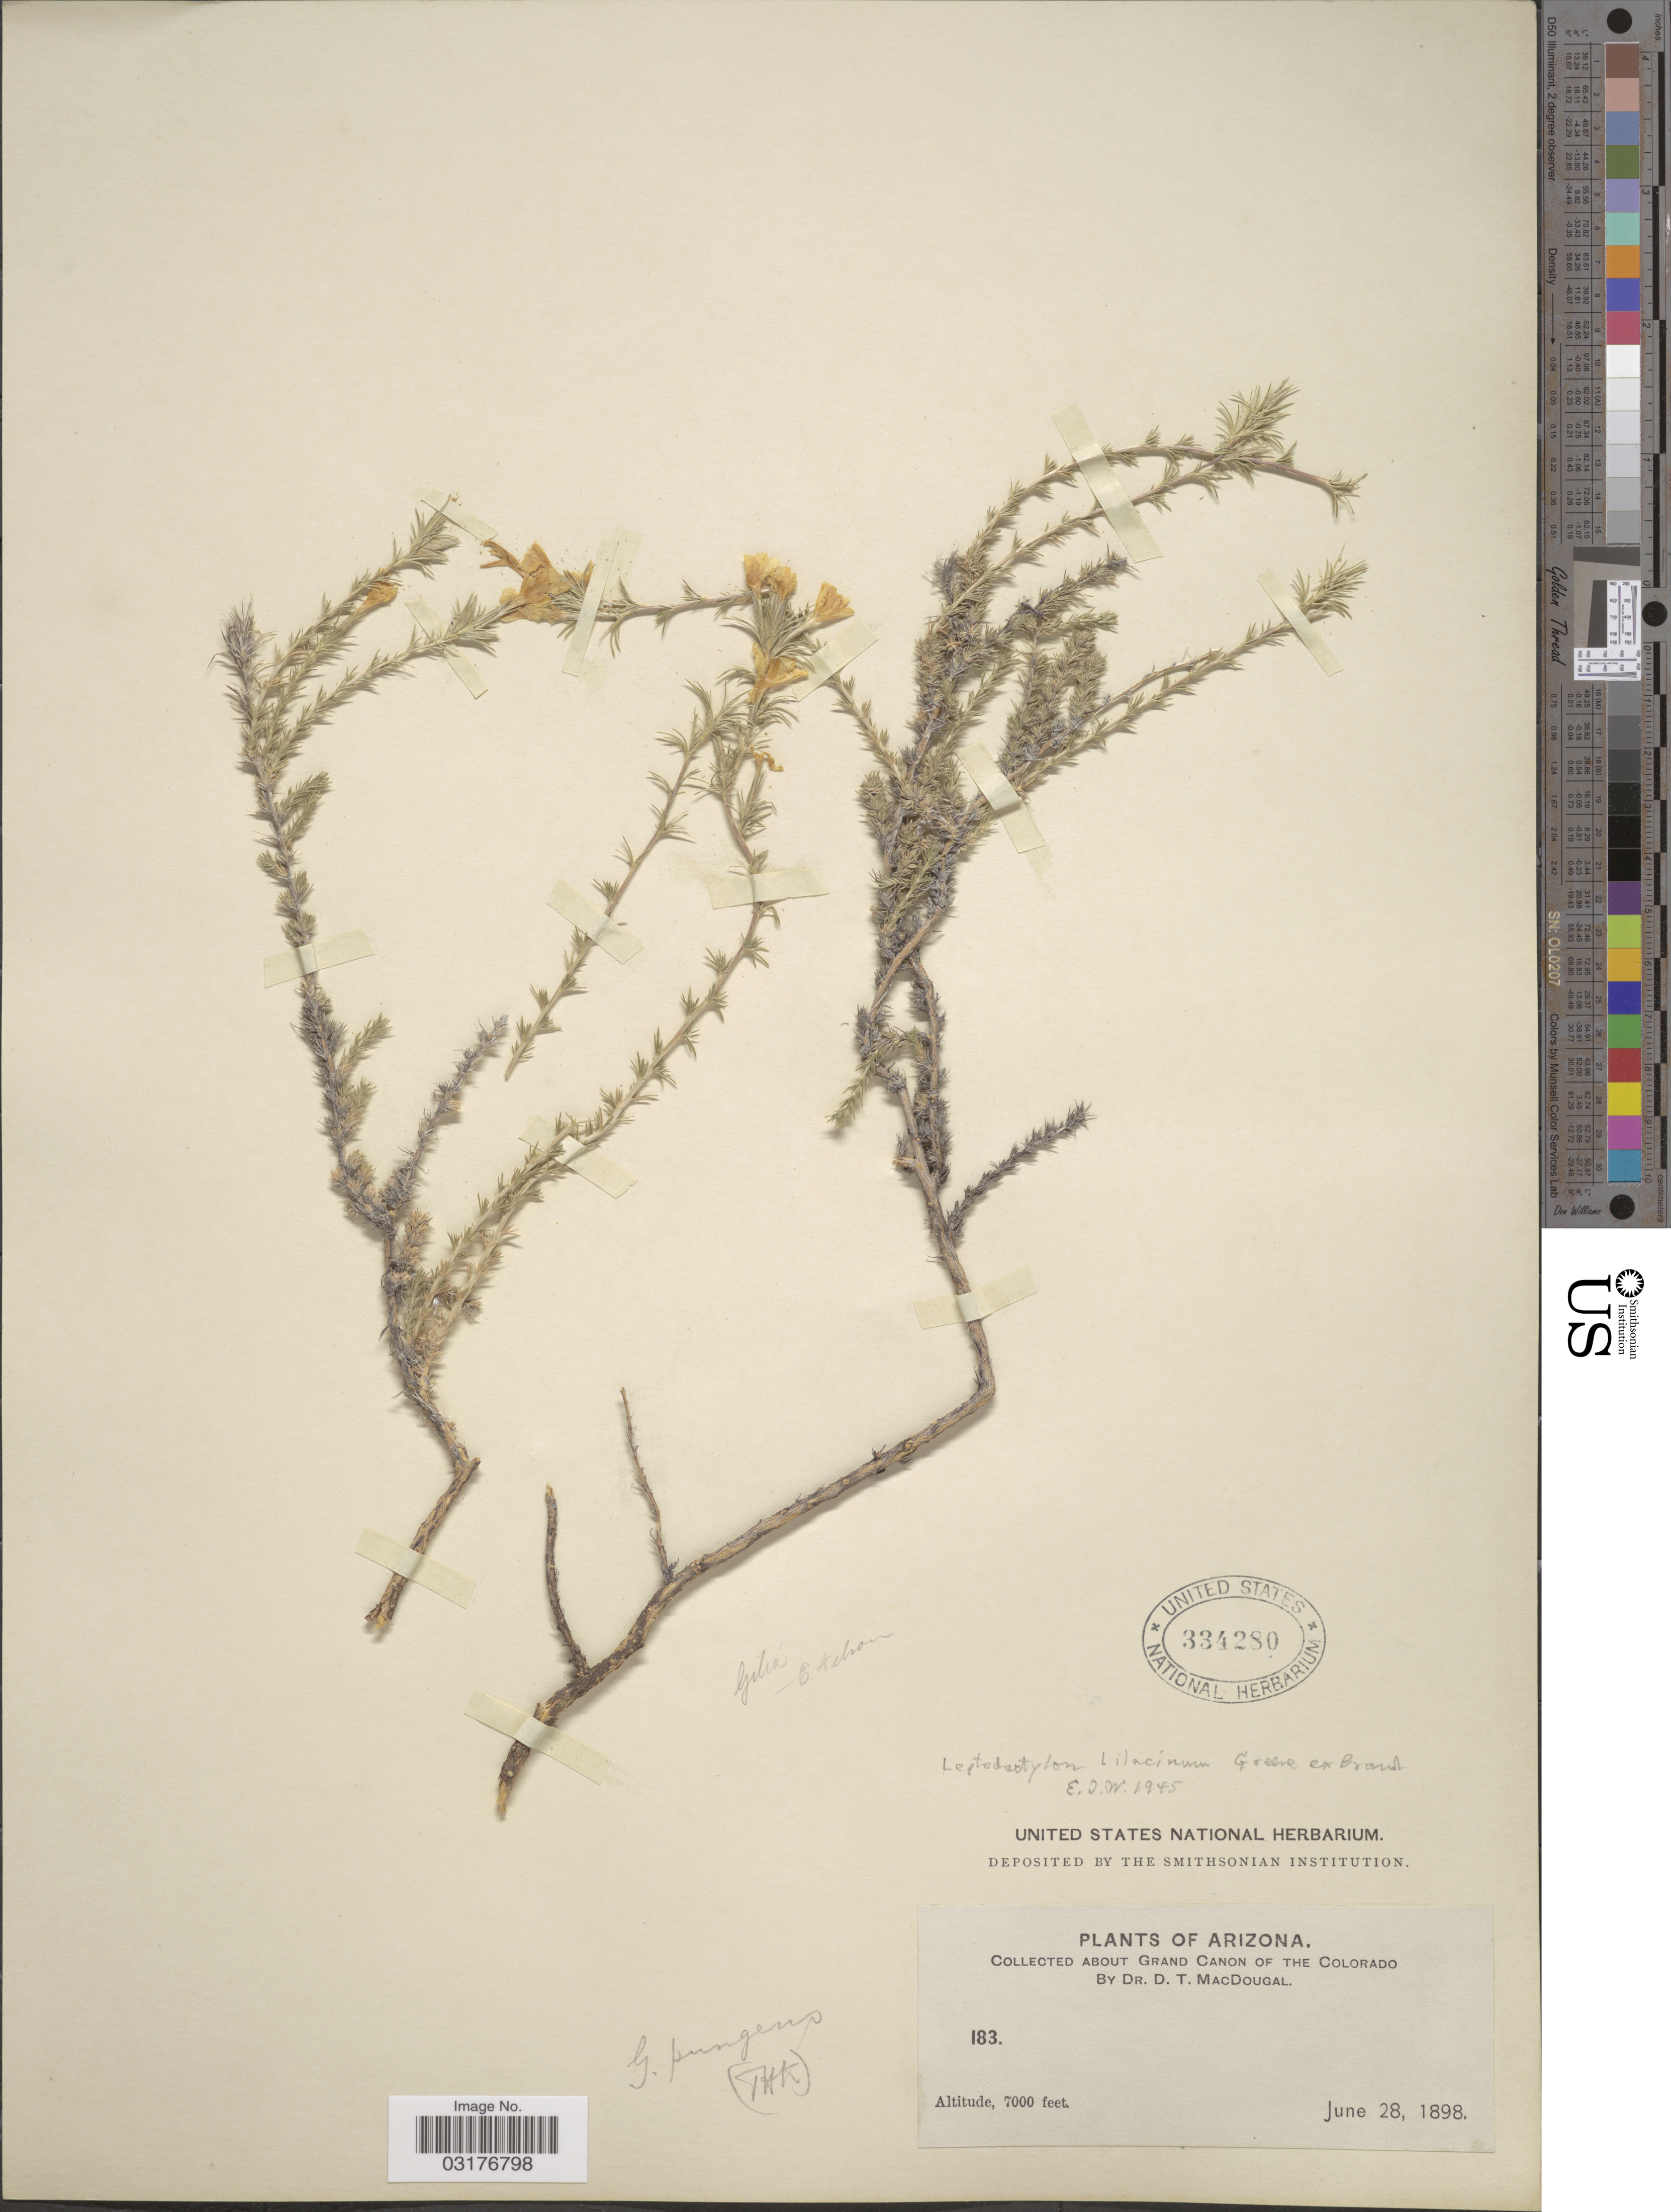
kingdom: Plantae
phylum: Tracheophyta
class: Magnoliopsida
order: Ericales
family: Polemoniaceae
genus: Linanthus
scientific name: Linanthus pungens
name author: (Torr.) J.M. Porter & L.A. Johnson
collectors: D. T. MacDougal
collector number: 183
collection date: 1898-06-28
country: United States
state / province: Arizona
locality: About Grand Canon of the Colorado.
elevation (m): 2134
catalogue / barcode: US 334280